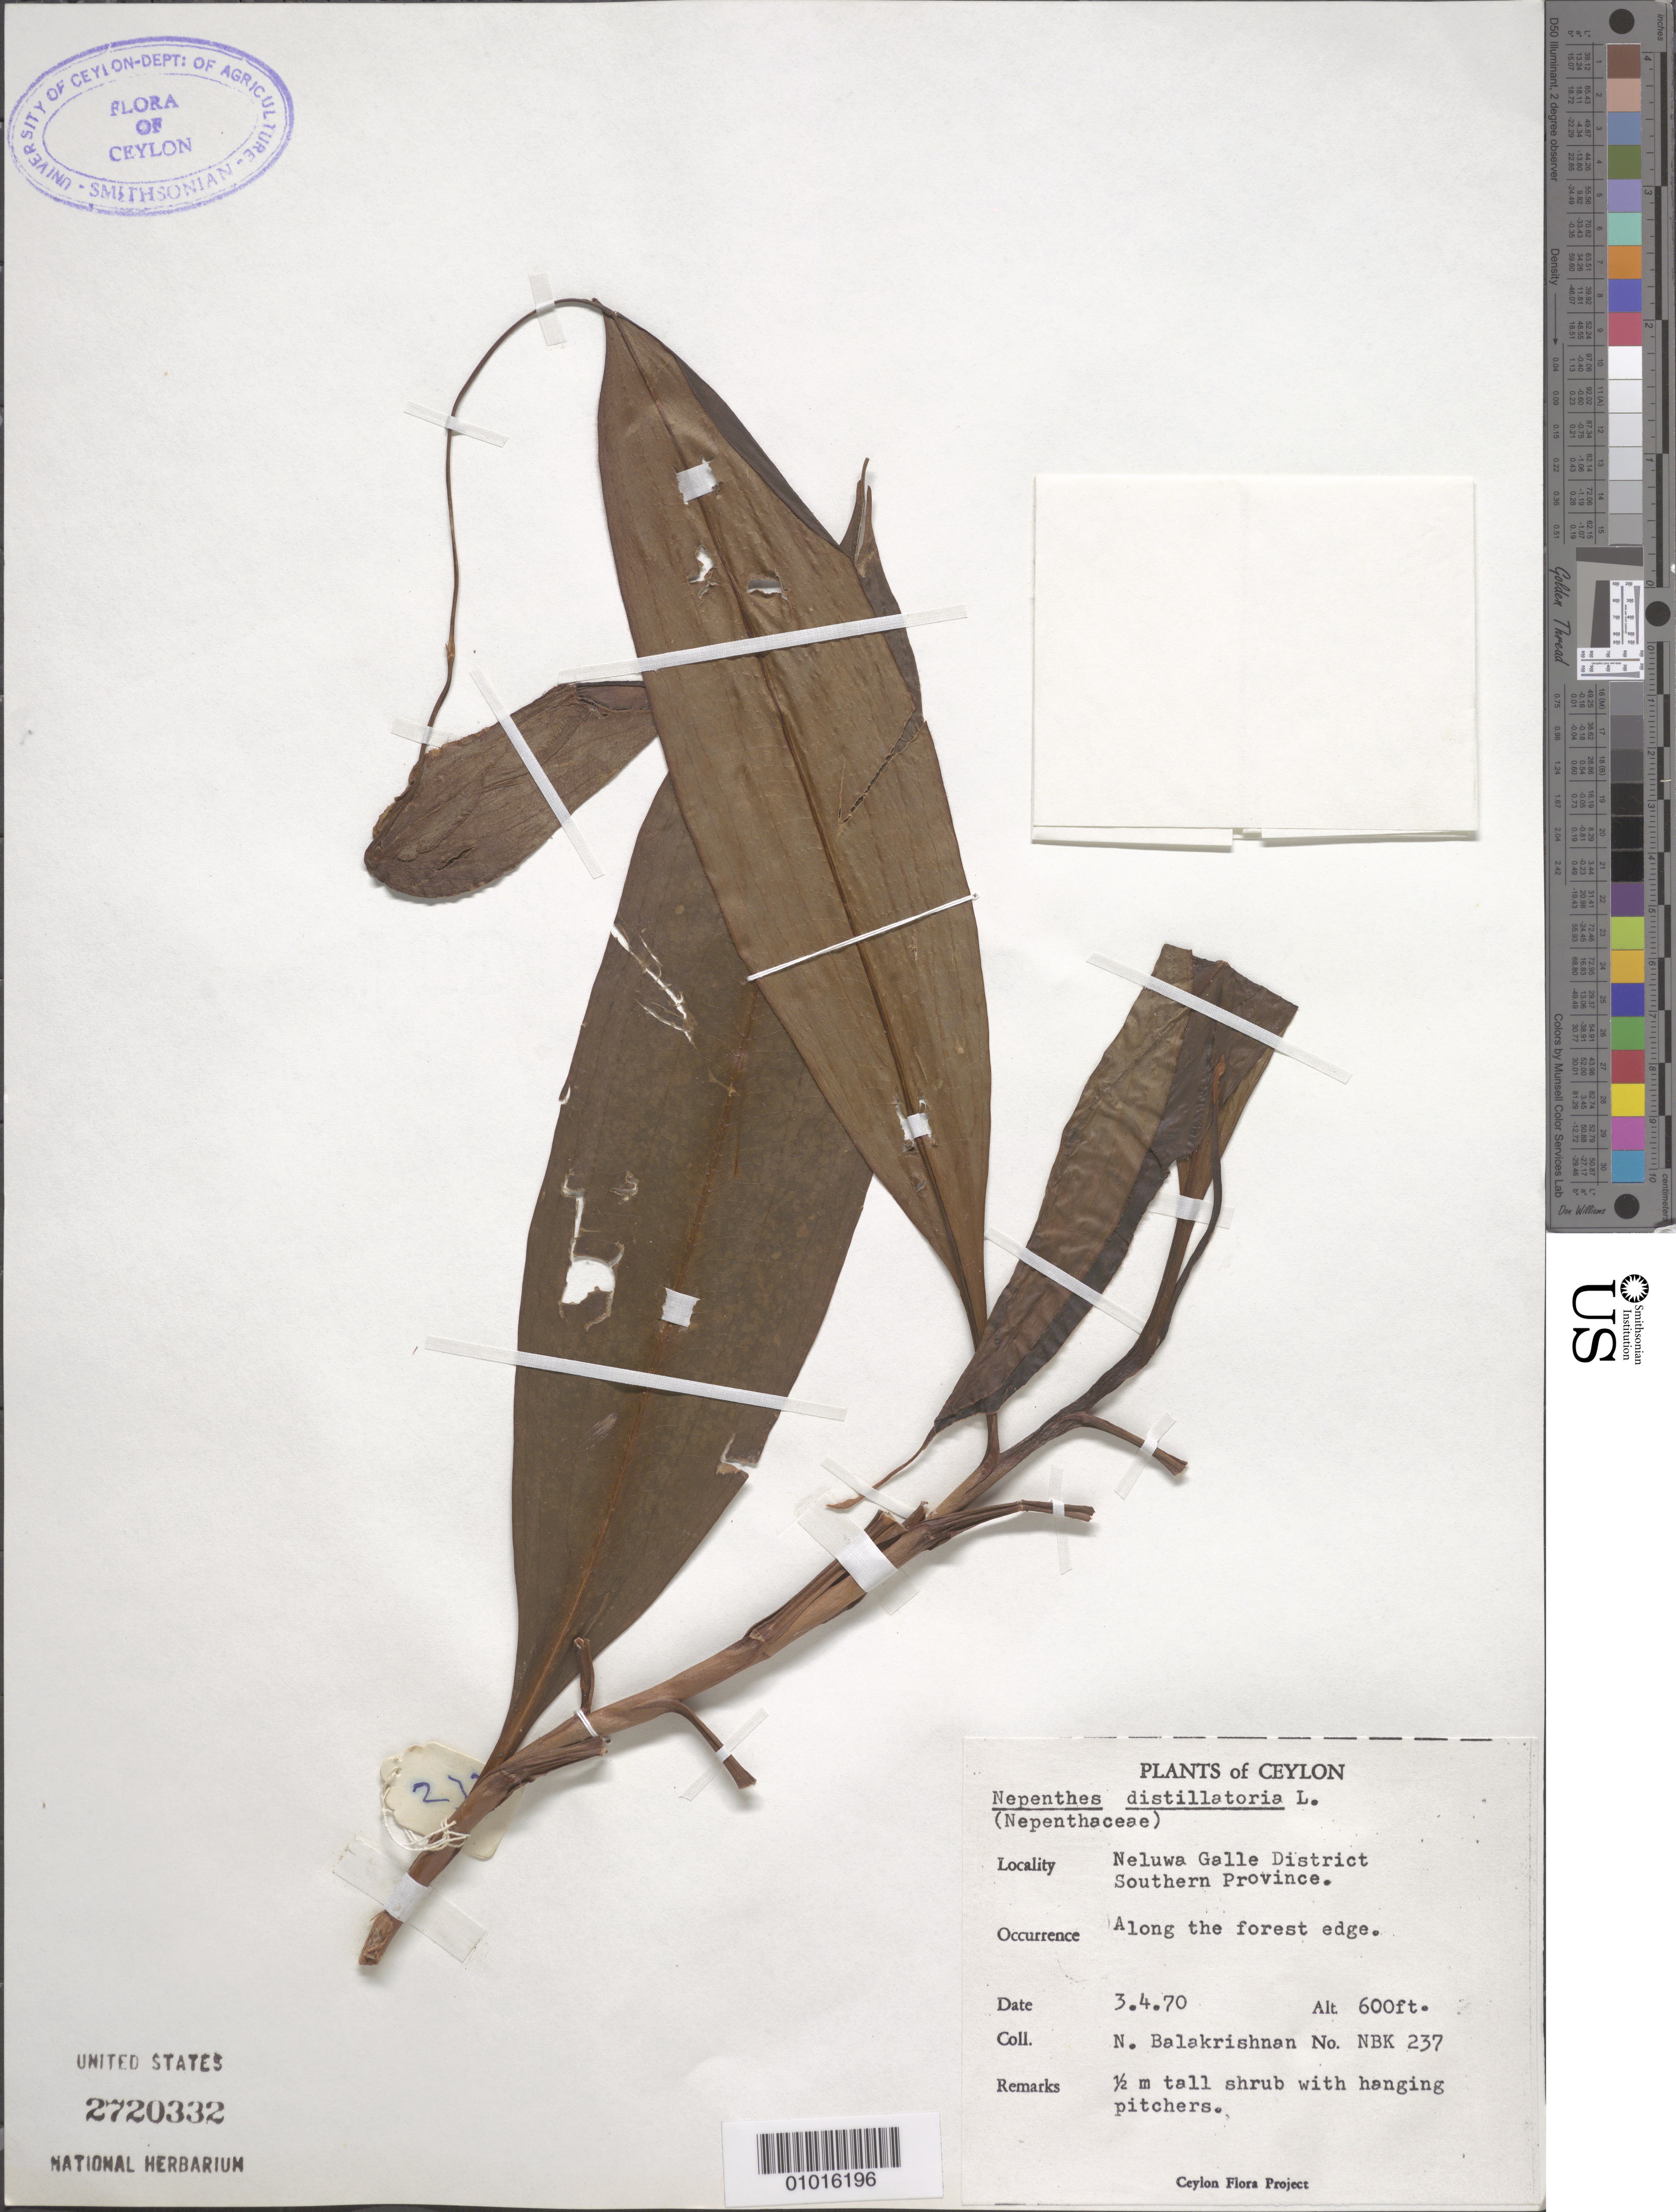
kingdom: Plantae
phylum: Tracheophyta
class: Magnoliopsida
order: Caryophyllales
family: Nepenthaceae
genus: Nepenthes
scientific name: Nepenthes distillatoria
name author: L.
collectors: N. Balakrishnan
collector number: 237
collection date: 1970-03-03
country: Sri Lanka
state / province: Southern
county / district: Neluwa Galle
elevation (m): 183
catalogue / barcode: US 2720332